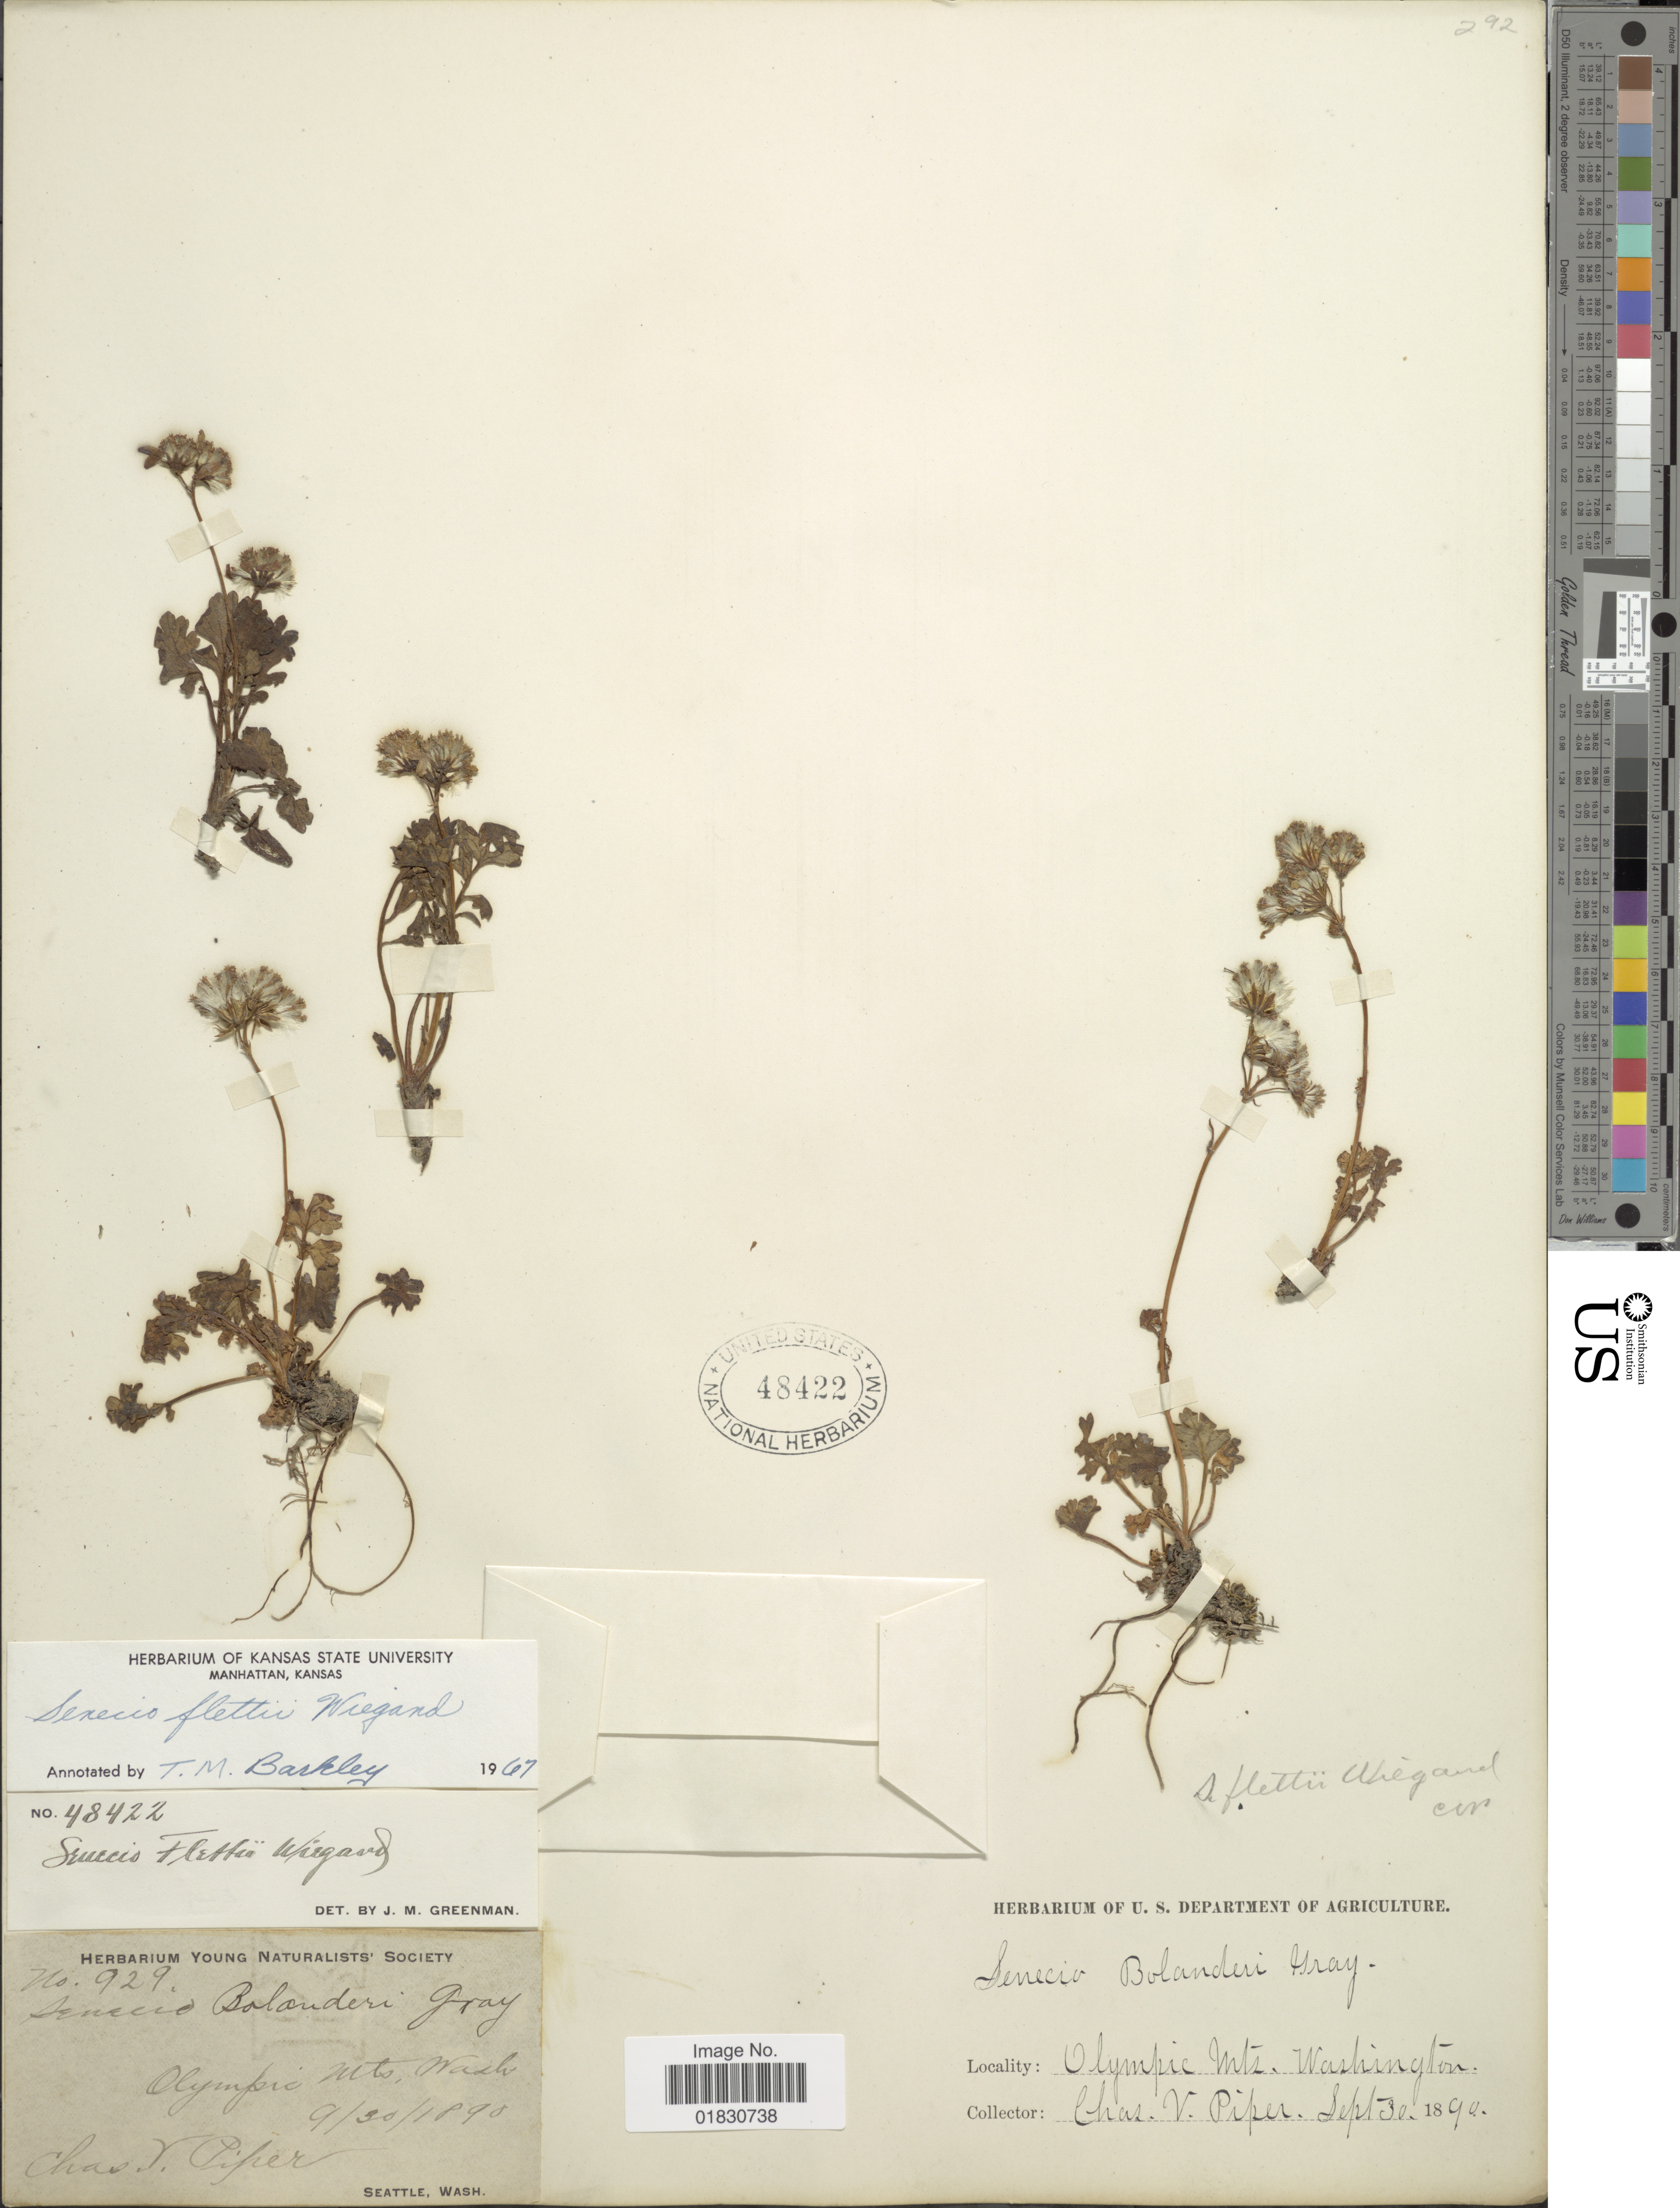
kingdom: Plantae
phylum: Tracheophyta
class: Magnoliopsida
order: Asterales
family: Asteraceae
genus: Packera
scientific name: Packera flettii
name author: (Wiegand) W.A. Weber & Á. Löve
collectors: C. V. Piper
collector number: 929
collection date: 1890-09-30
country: United States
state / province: Washington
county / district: King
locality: Olympic Mts., Wash. Seattle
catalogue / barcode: US 48422